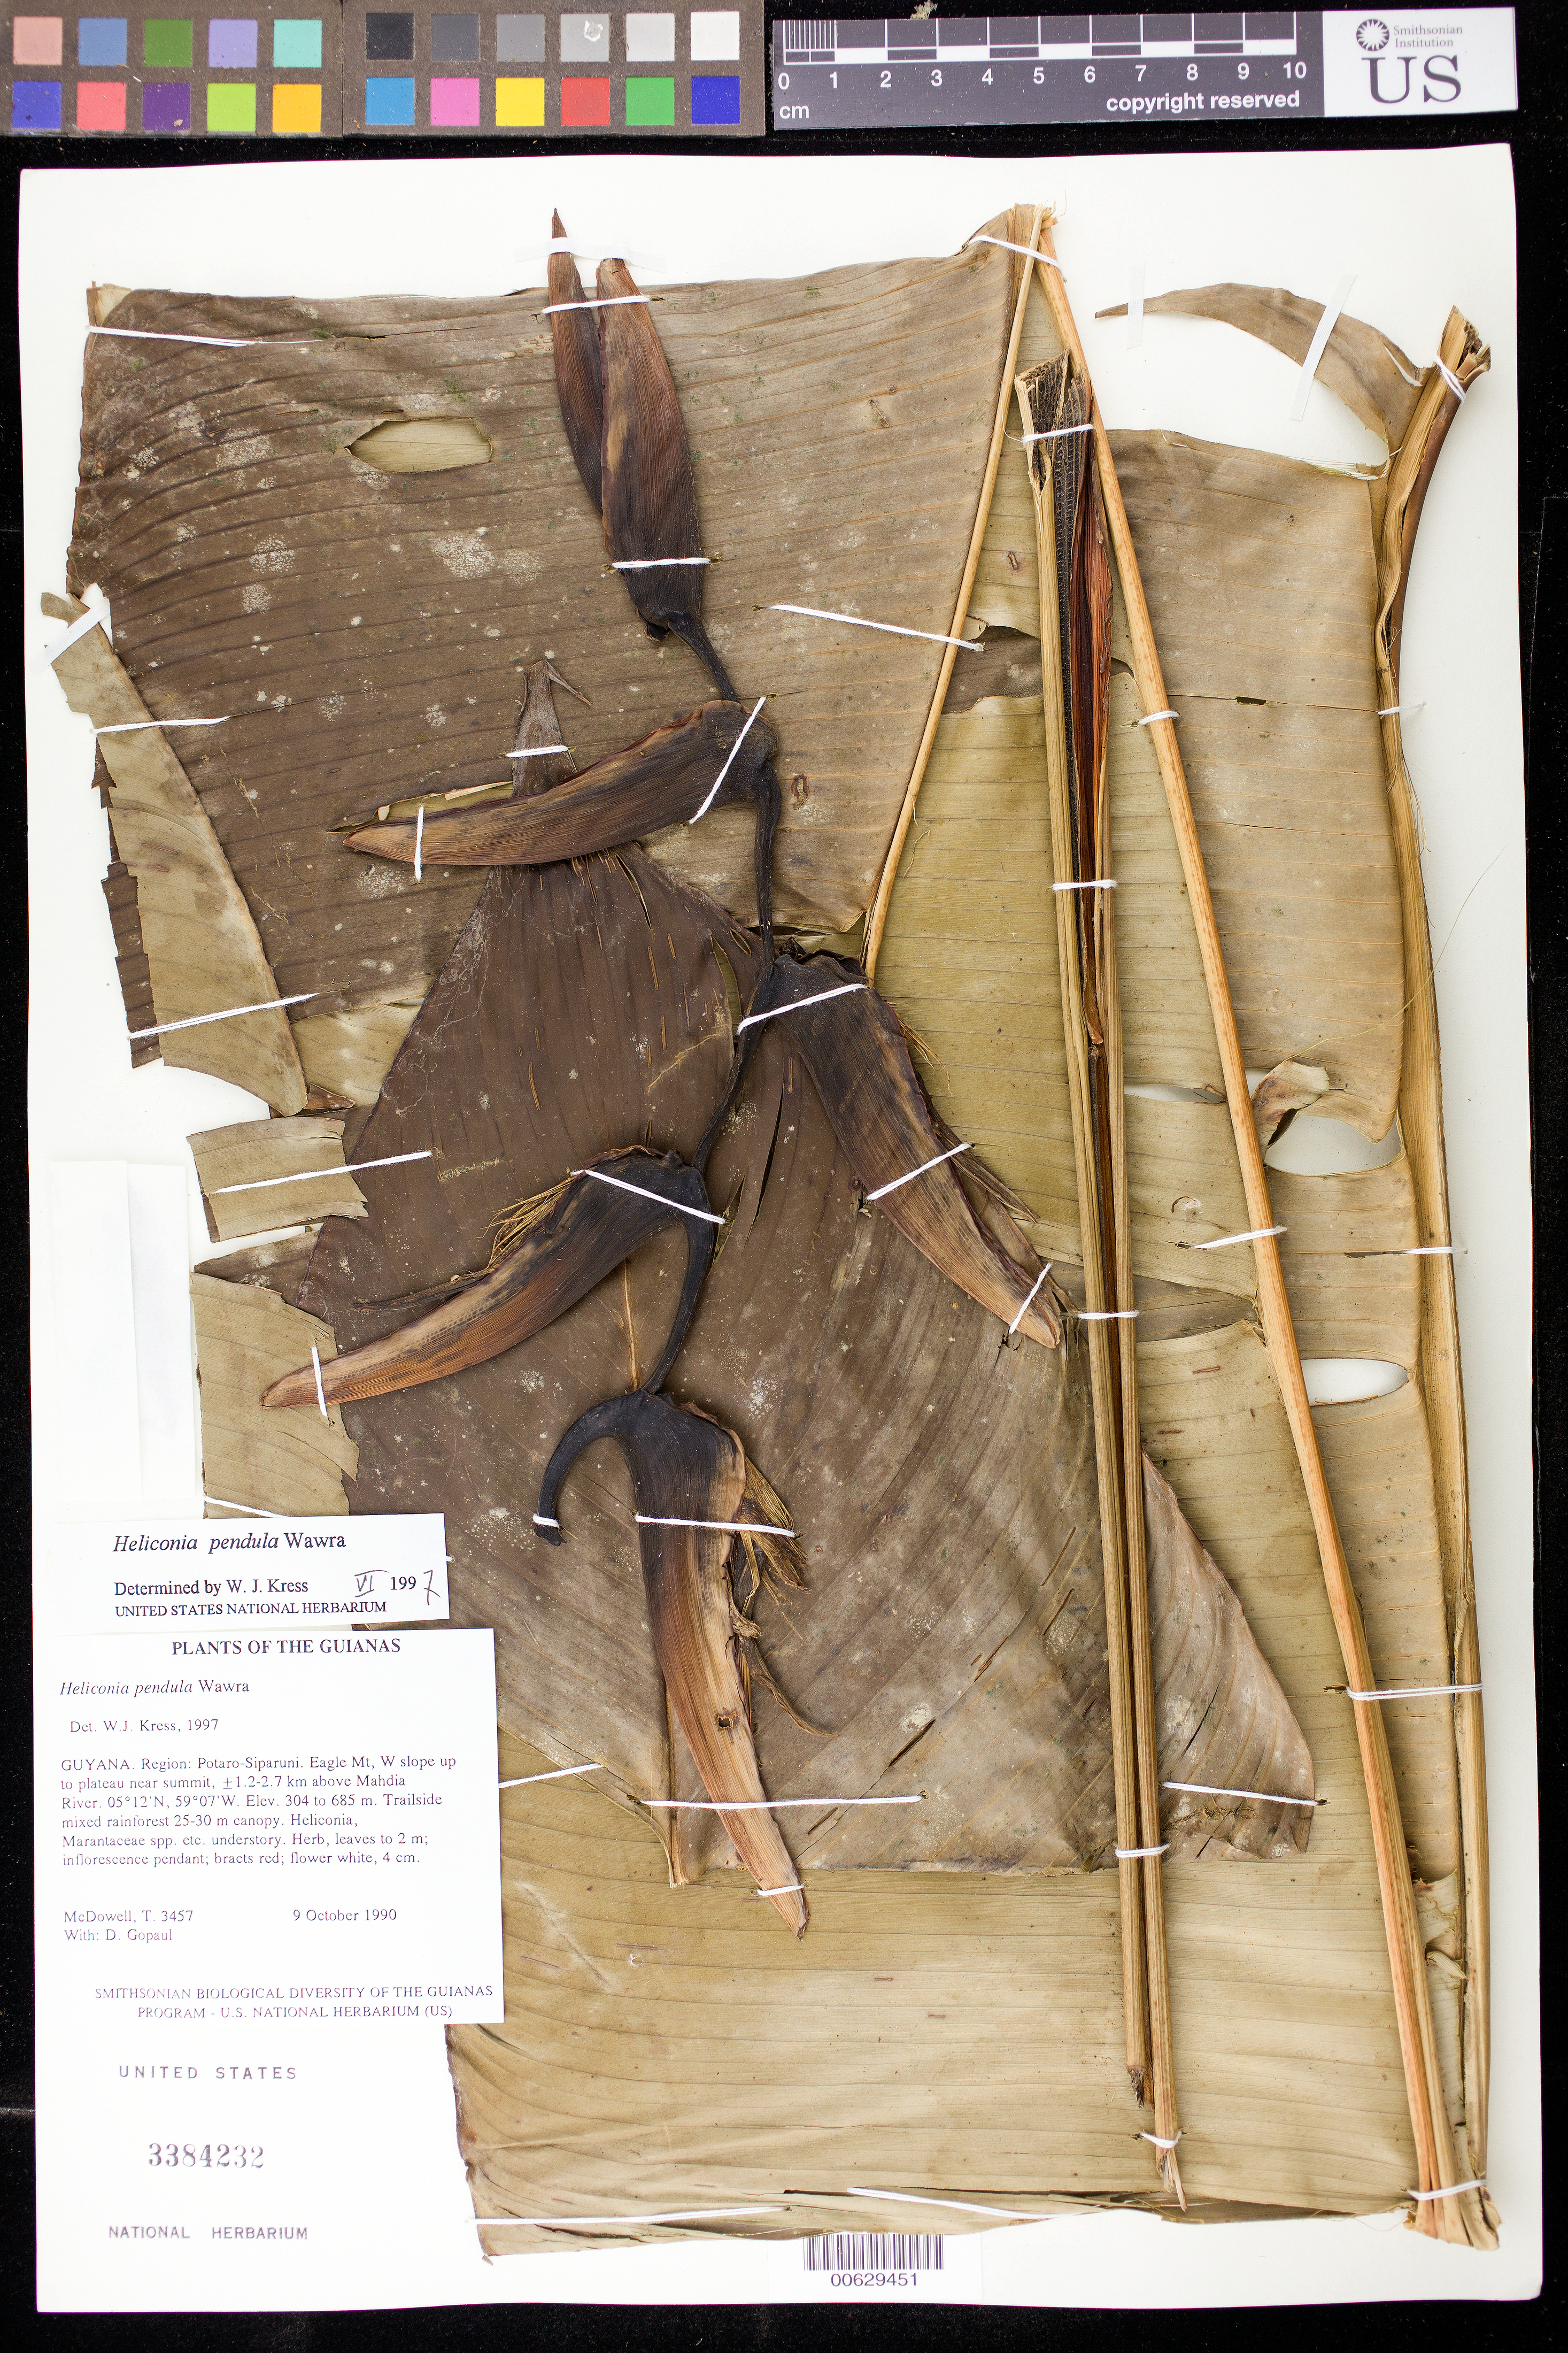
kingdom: Plantae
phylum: Tracheophyta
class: Liliopsida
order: Zingiberales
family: Heliconiaceae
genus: Heliconia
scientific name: Heliconia pendula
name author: Wawra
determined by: Kress, W. J., (US), Smithsonian Institution - National Museum of Natural History (UNITED STATES)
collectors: T. McDowell & D. Gopaul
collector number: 3457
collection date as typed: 9 October 1990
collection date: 1990-10-09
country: Guyana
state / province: Potaro-Siparuni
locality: Eagle Mt, W slope up to plateau near summit, ±1.2-2.7 km above Mahdia River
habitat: Trailside, mixed rainforest 25-30 m canopy. Heliconia, Marantaceae spp. etc. understory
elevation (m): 304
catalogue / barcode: US 3384232